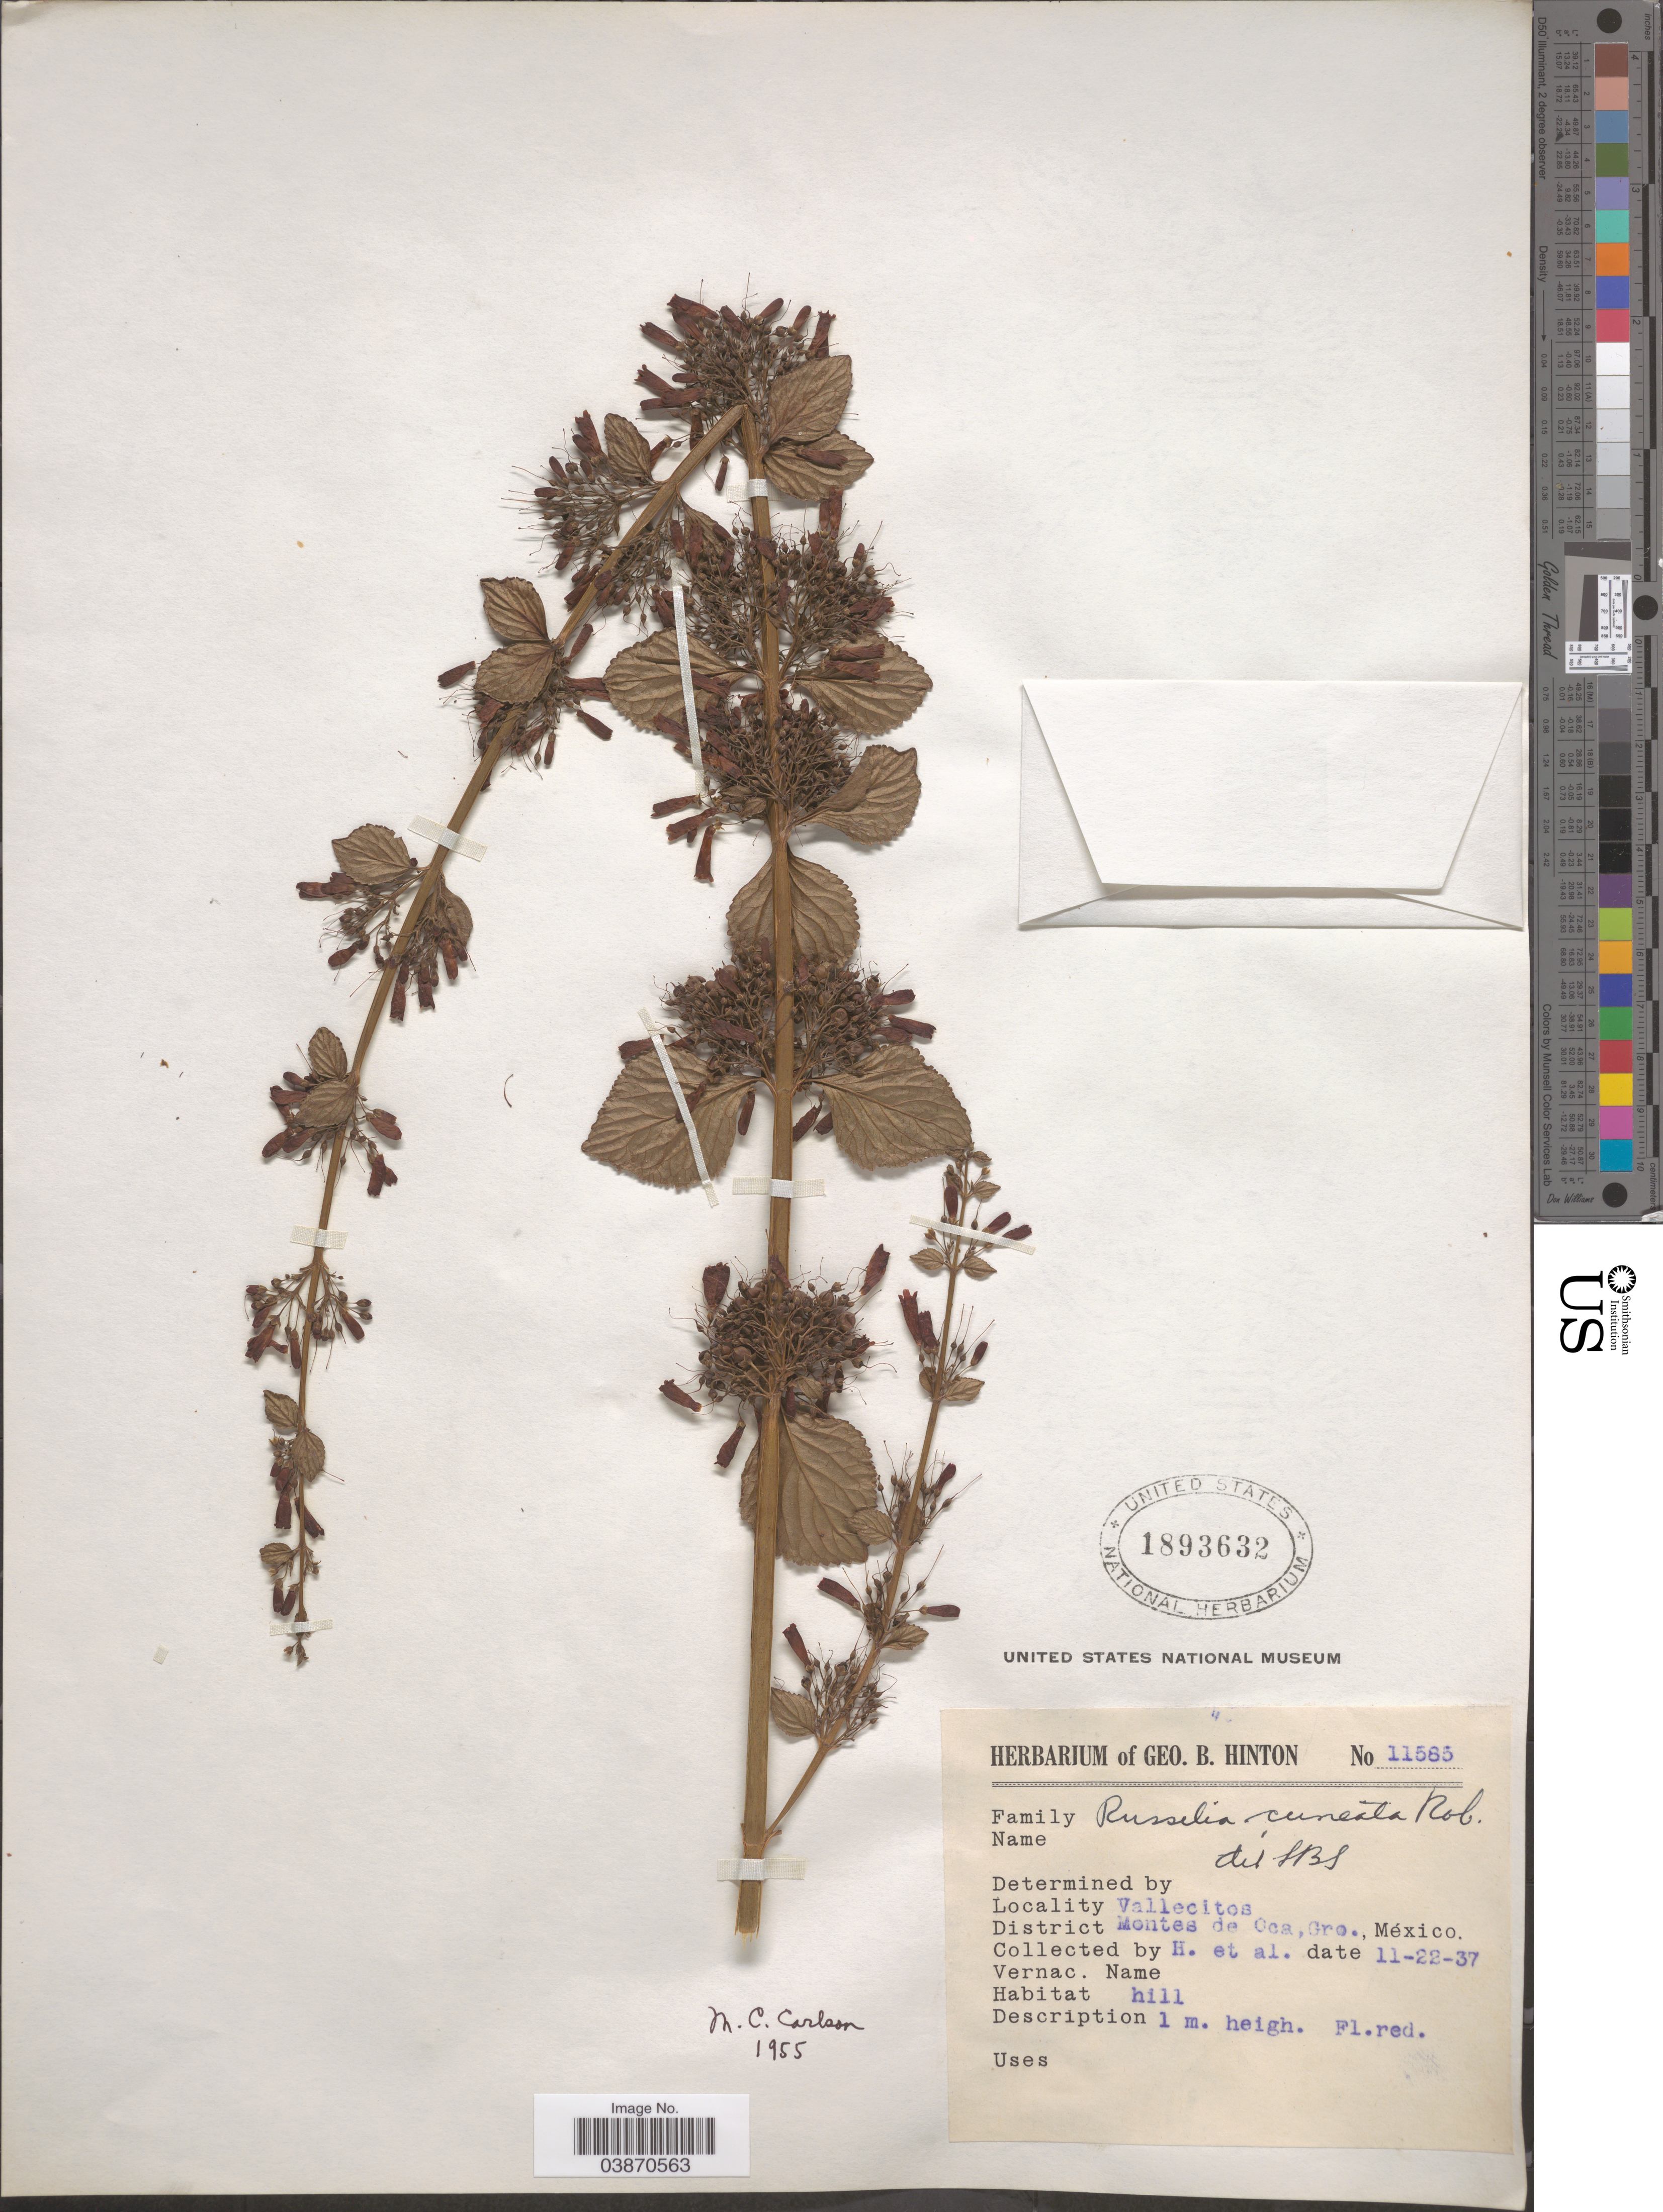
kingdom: Plantae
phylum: Tracheophyta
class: Magnoliopsida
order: Lamiales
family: Plantaginaceae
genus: Russelia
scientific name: Russelia cuneata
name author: B.L. Rob.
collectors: G. B. Hinton & et al.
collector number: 11585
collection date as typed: Transcribed d/m/y: 22/11/37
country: Mexico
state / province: Guerrero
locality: Vallecitos. District Montes de Oca.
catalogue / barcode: US 1893632